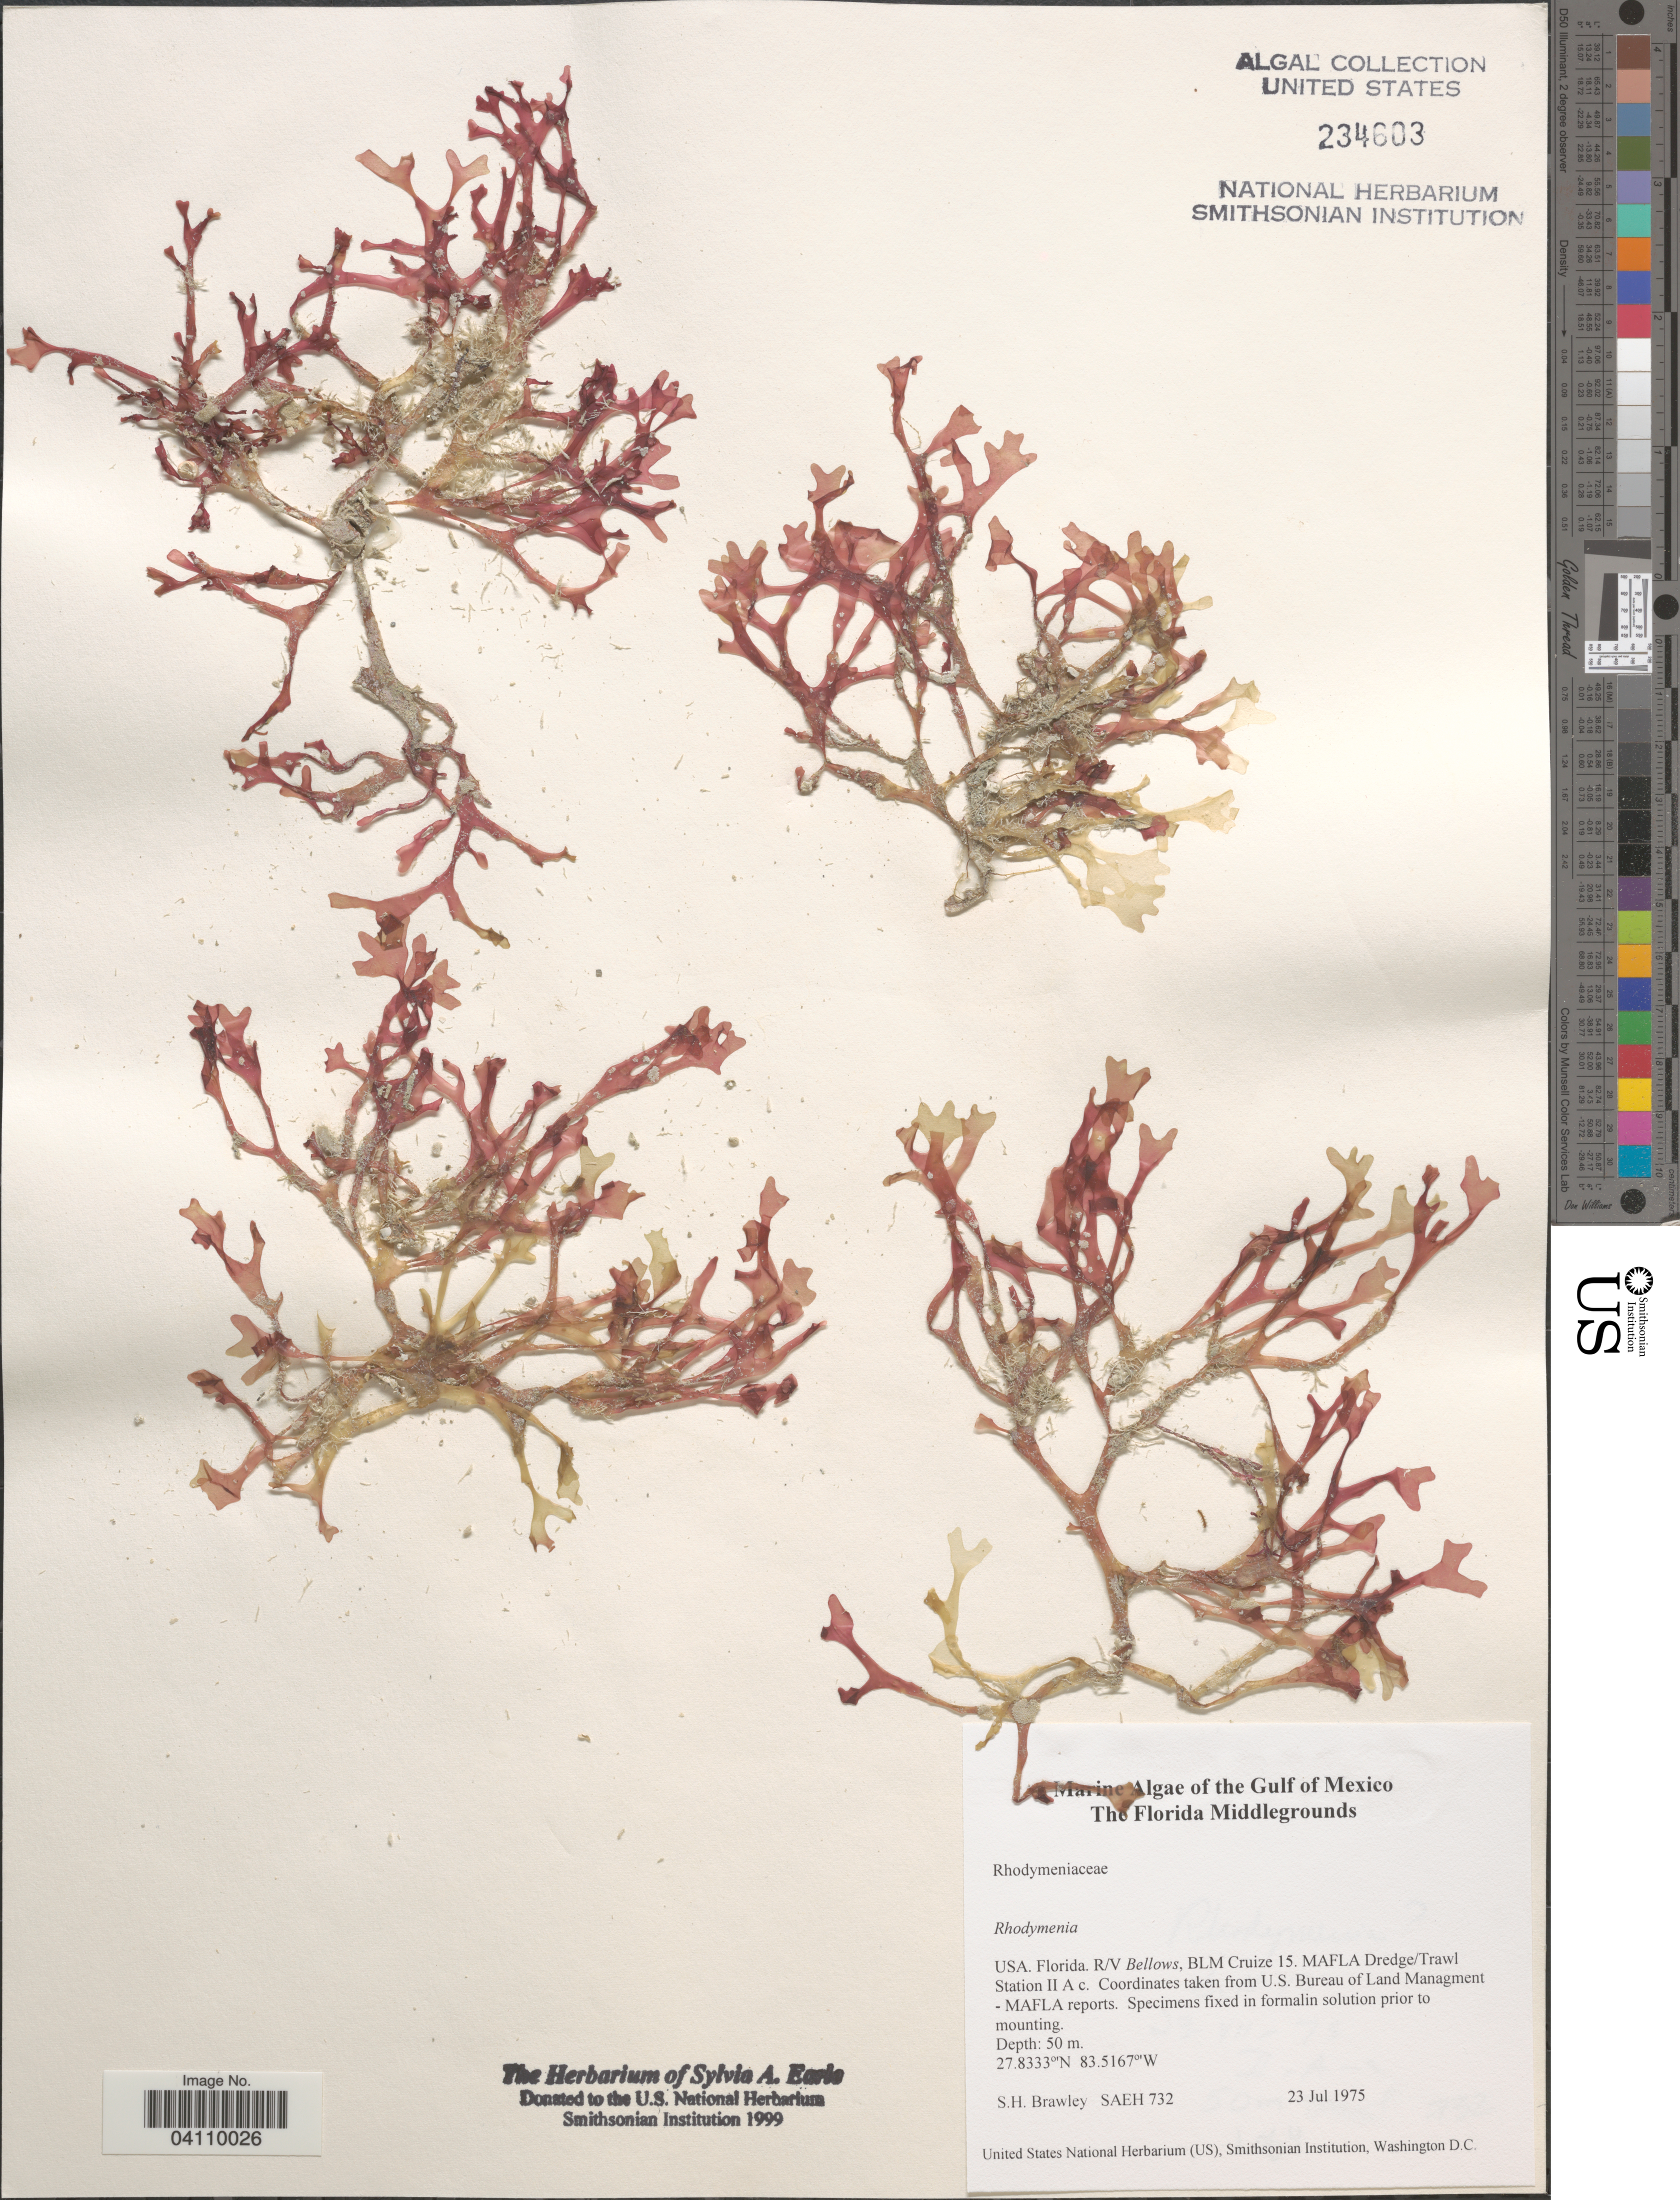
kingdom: Plantae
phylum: Rhodophyta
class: Florideophyceae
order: Rhodymeniales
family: Rhodymeniaceae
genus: Rhodymenia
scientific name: Rhodymenia sp.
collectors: S. Brawley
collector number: SAEH 732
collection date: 1975-07-23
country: United States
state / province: Florida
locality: The Gulf of Mexico. The Florida Middlegrounds. R/V Bellows, BLM Cruize 15. MAFLA Dredge/Trawl Station II A c. Coordinates taken from U.S. Bureau of Land Managment - MAFLA reports [unsure placement].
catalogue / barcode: US 234603